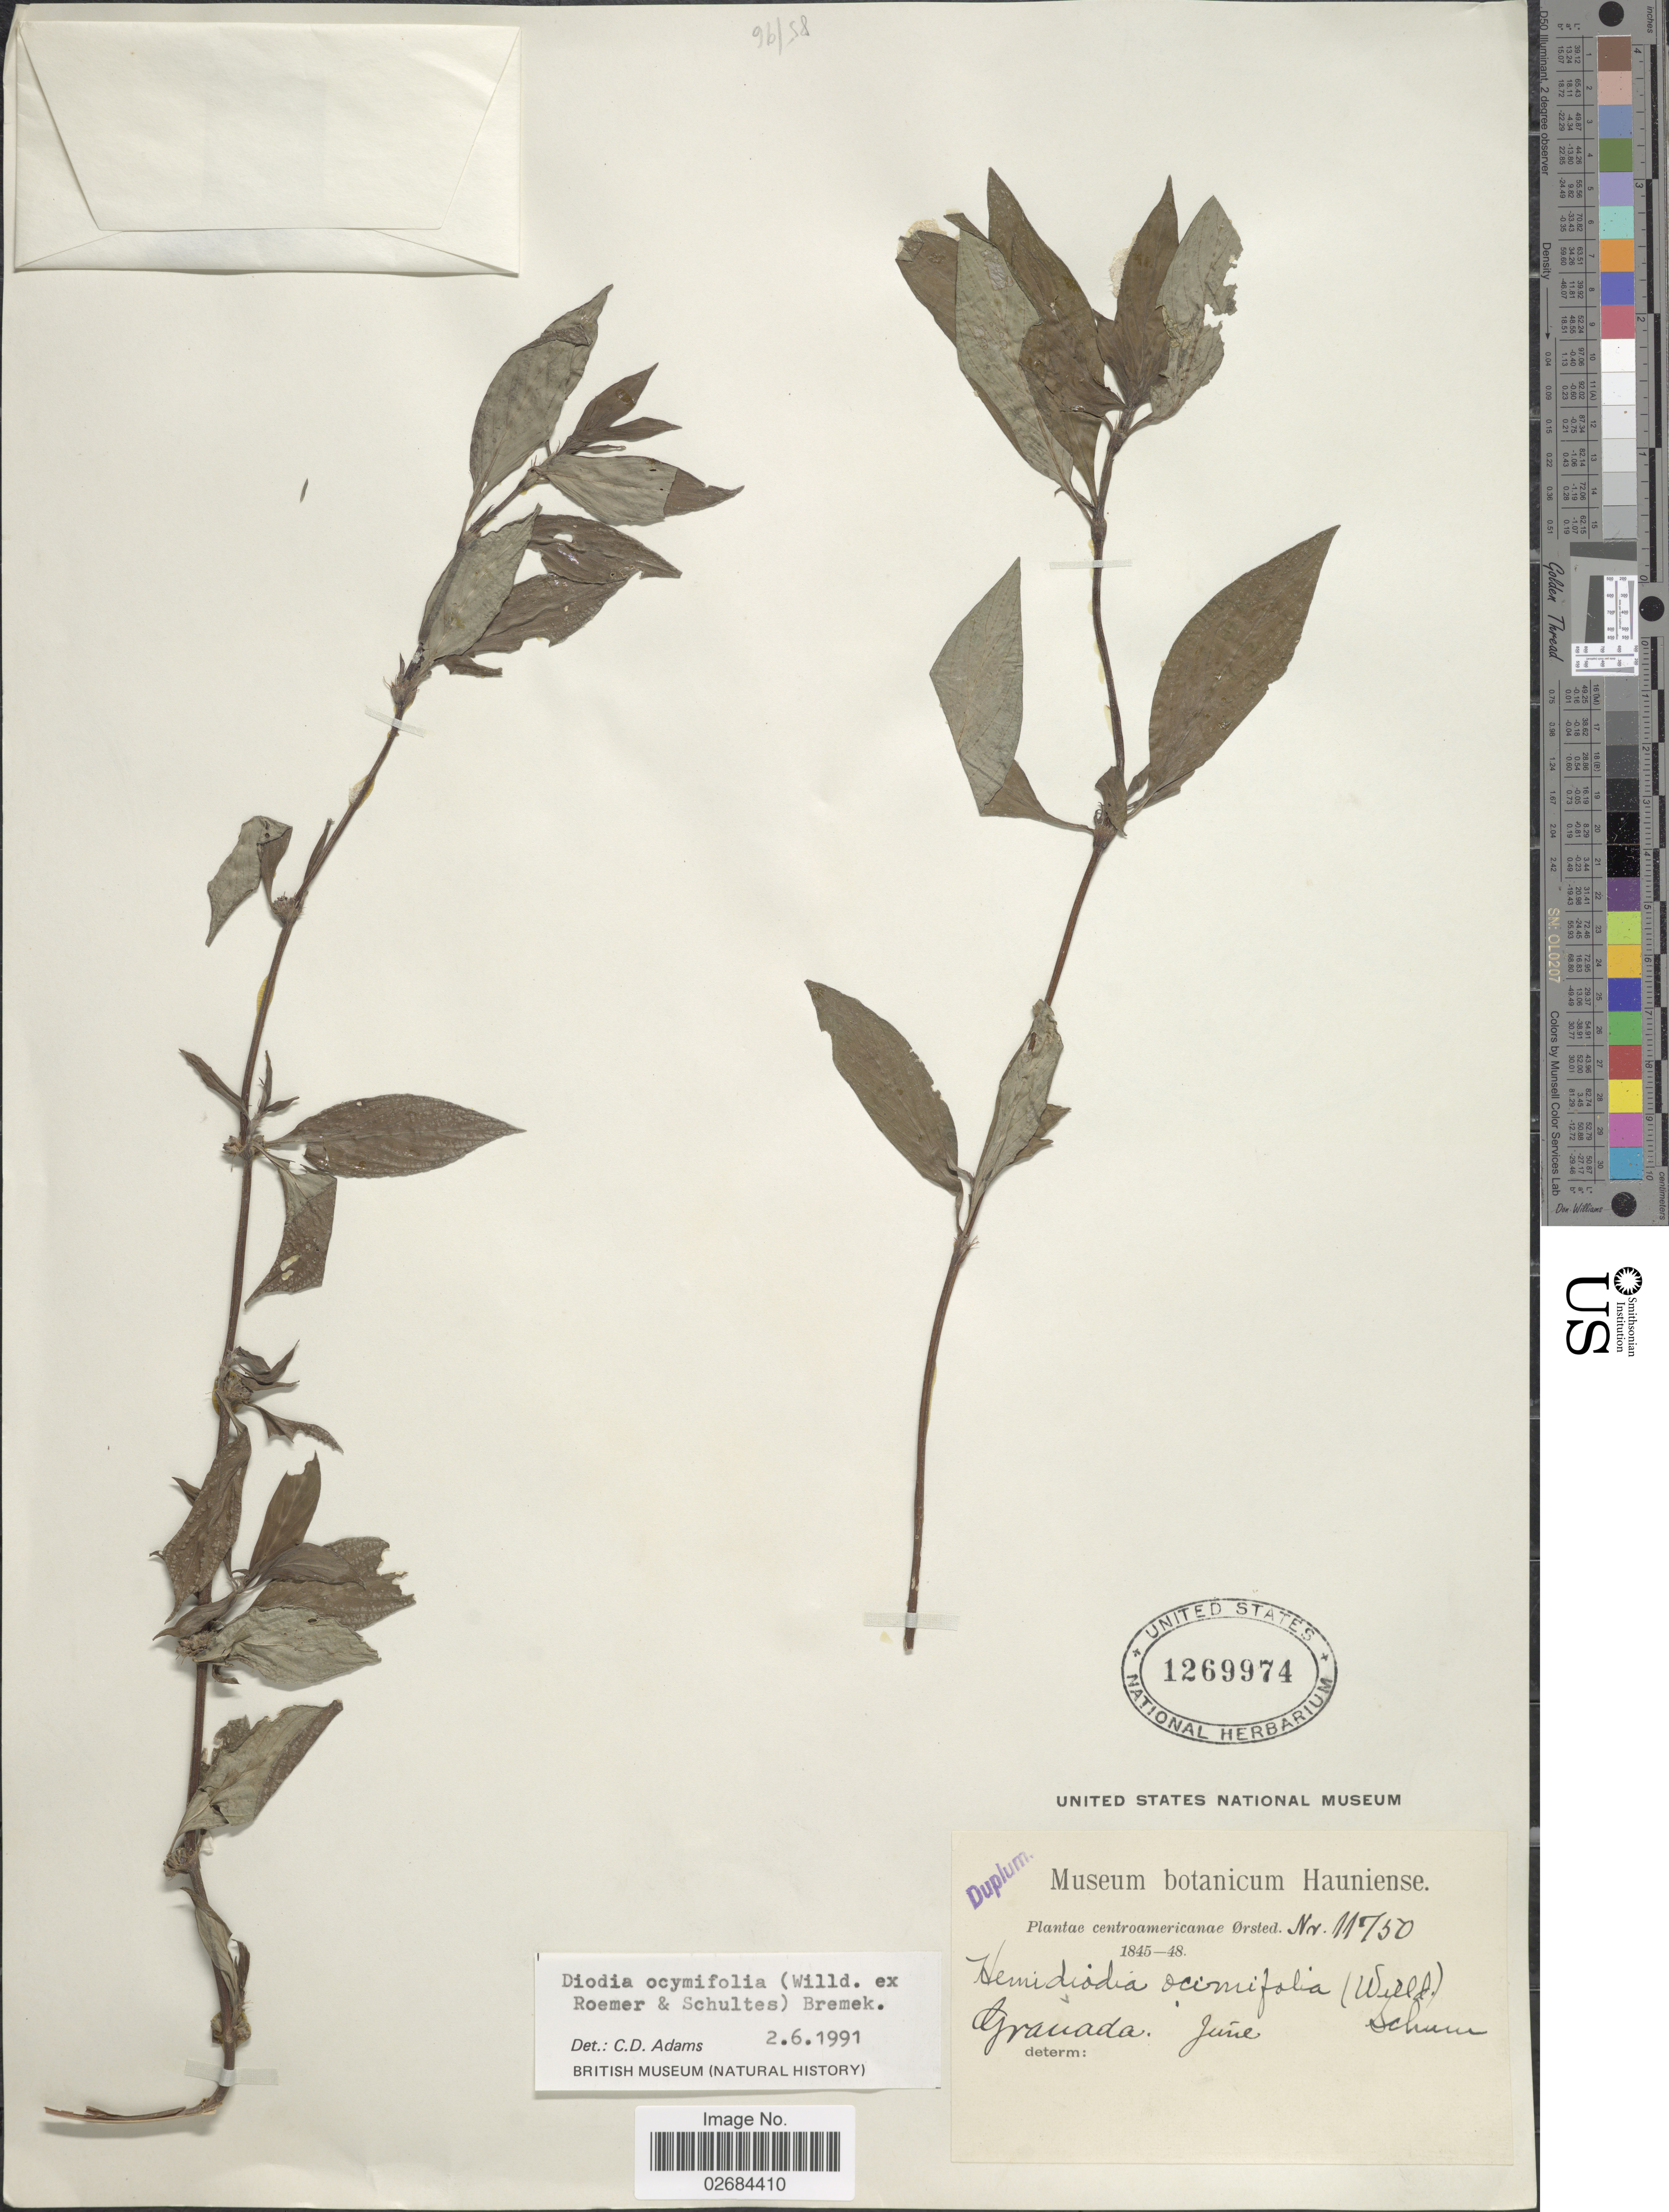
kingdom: Plantae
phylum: Tracheophyta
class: Magnoliopsida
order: Gentianales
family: Rubiaceae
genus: Diodia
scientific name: Diodia ocymifolia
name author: (Willd. ex Roem. & Schult.) Bremek.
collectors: Ørsted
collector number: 11750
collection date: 1845-06/1848-06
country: Nicaragua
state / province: Granada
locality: Centroamericanae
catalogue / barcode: US 1269974